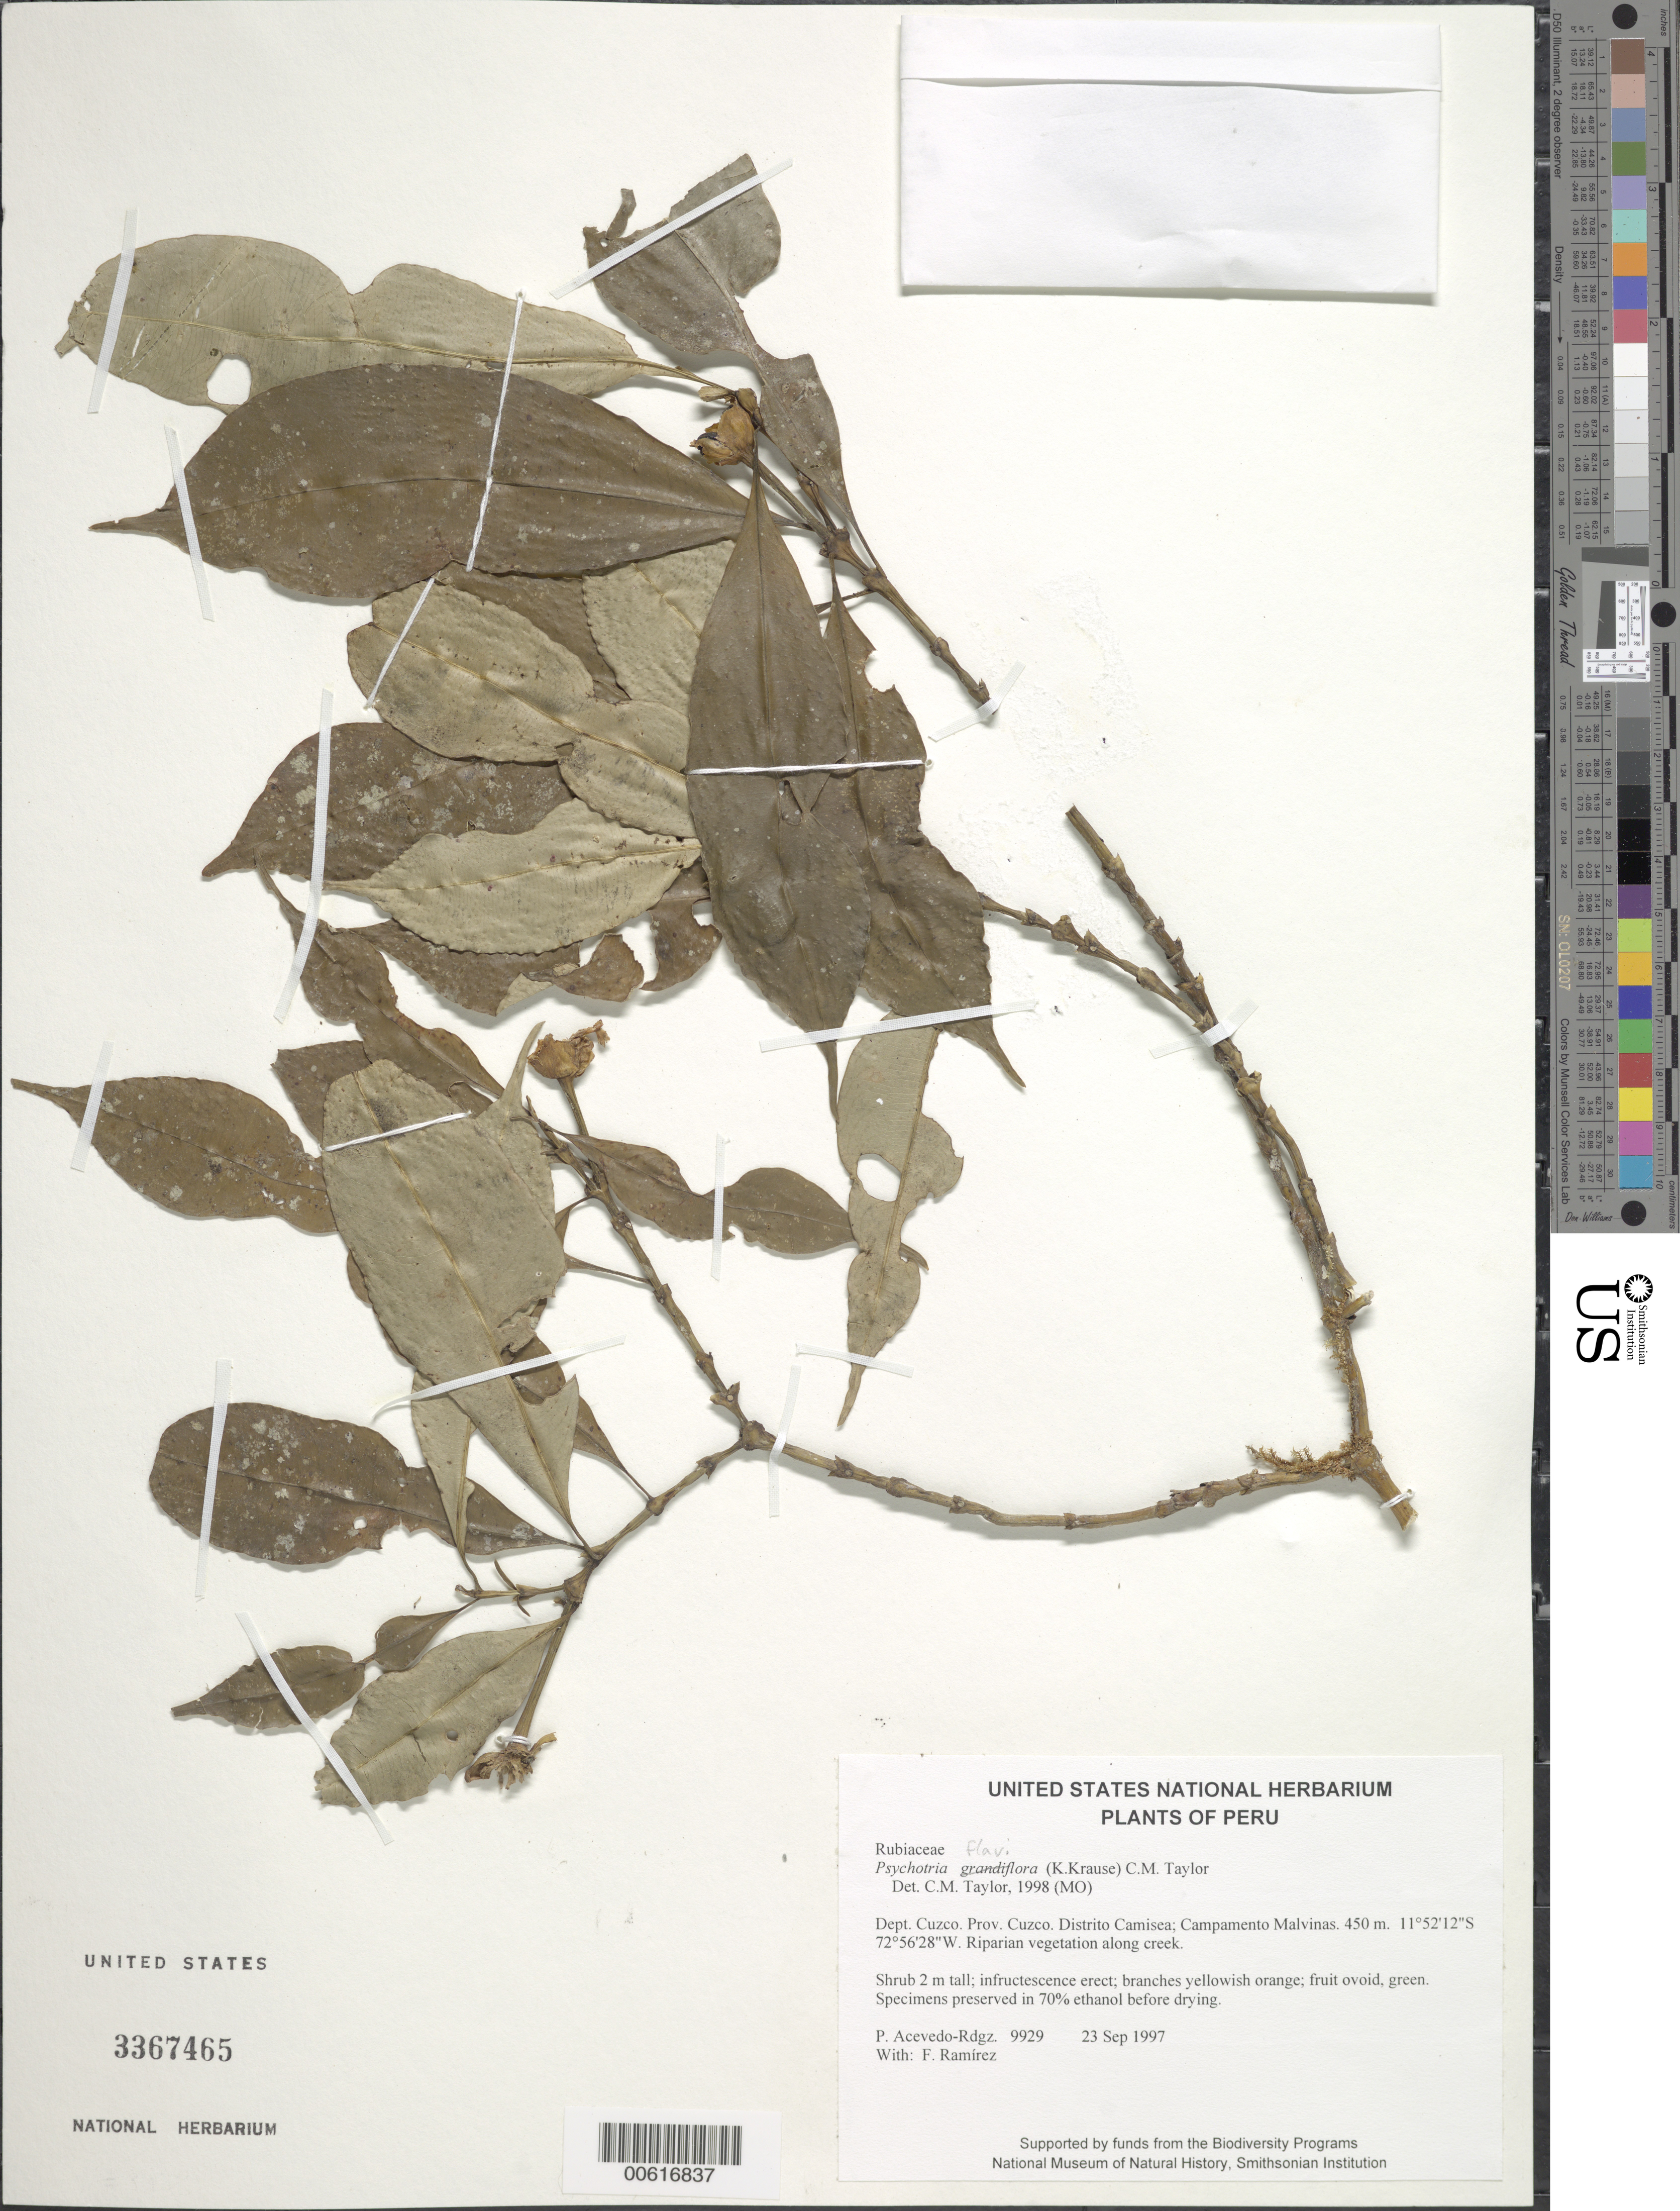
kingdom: Plantae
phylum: Tracheophyta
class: Magnoliopsida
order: Gentianales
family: Rubiaceae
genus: Psychotria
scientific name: Psychotria flaviflora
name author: (K. Krause) C.M. Taylor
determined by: Taylor, Charlotte M.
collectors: P. Acevedo-Rodr. & F. Ramirez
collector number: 9929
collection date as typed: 23 Sep 1997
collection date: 1997-09-23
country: Peru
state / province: Cusco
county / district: Cusco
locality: Distrito Camisea; Campamento Malvinas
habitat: Riparian vegetation along creek.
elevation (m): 450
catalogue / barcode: US 3367465